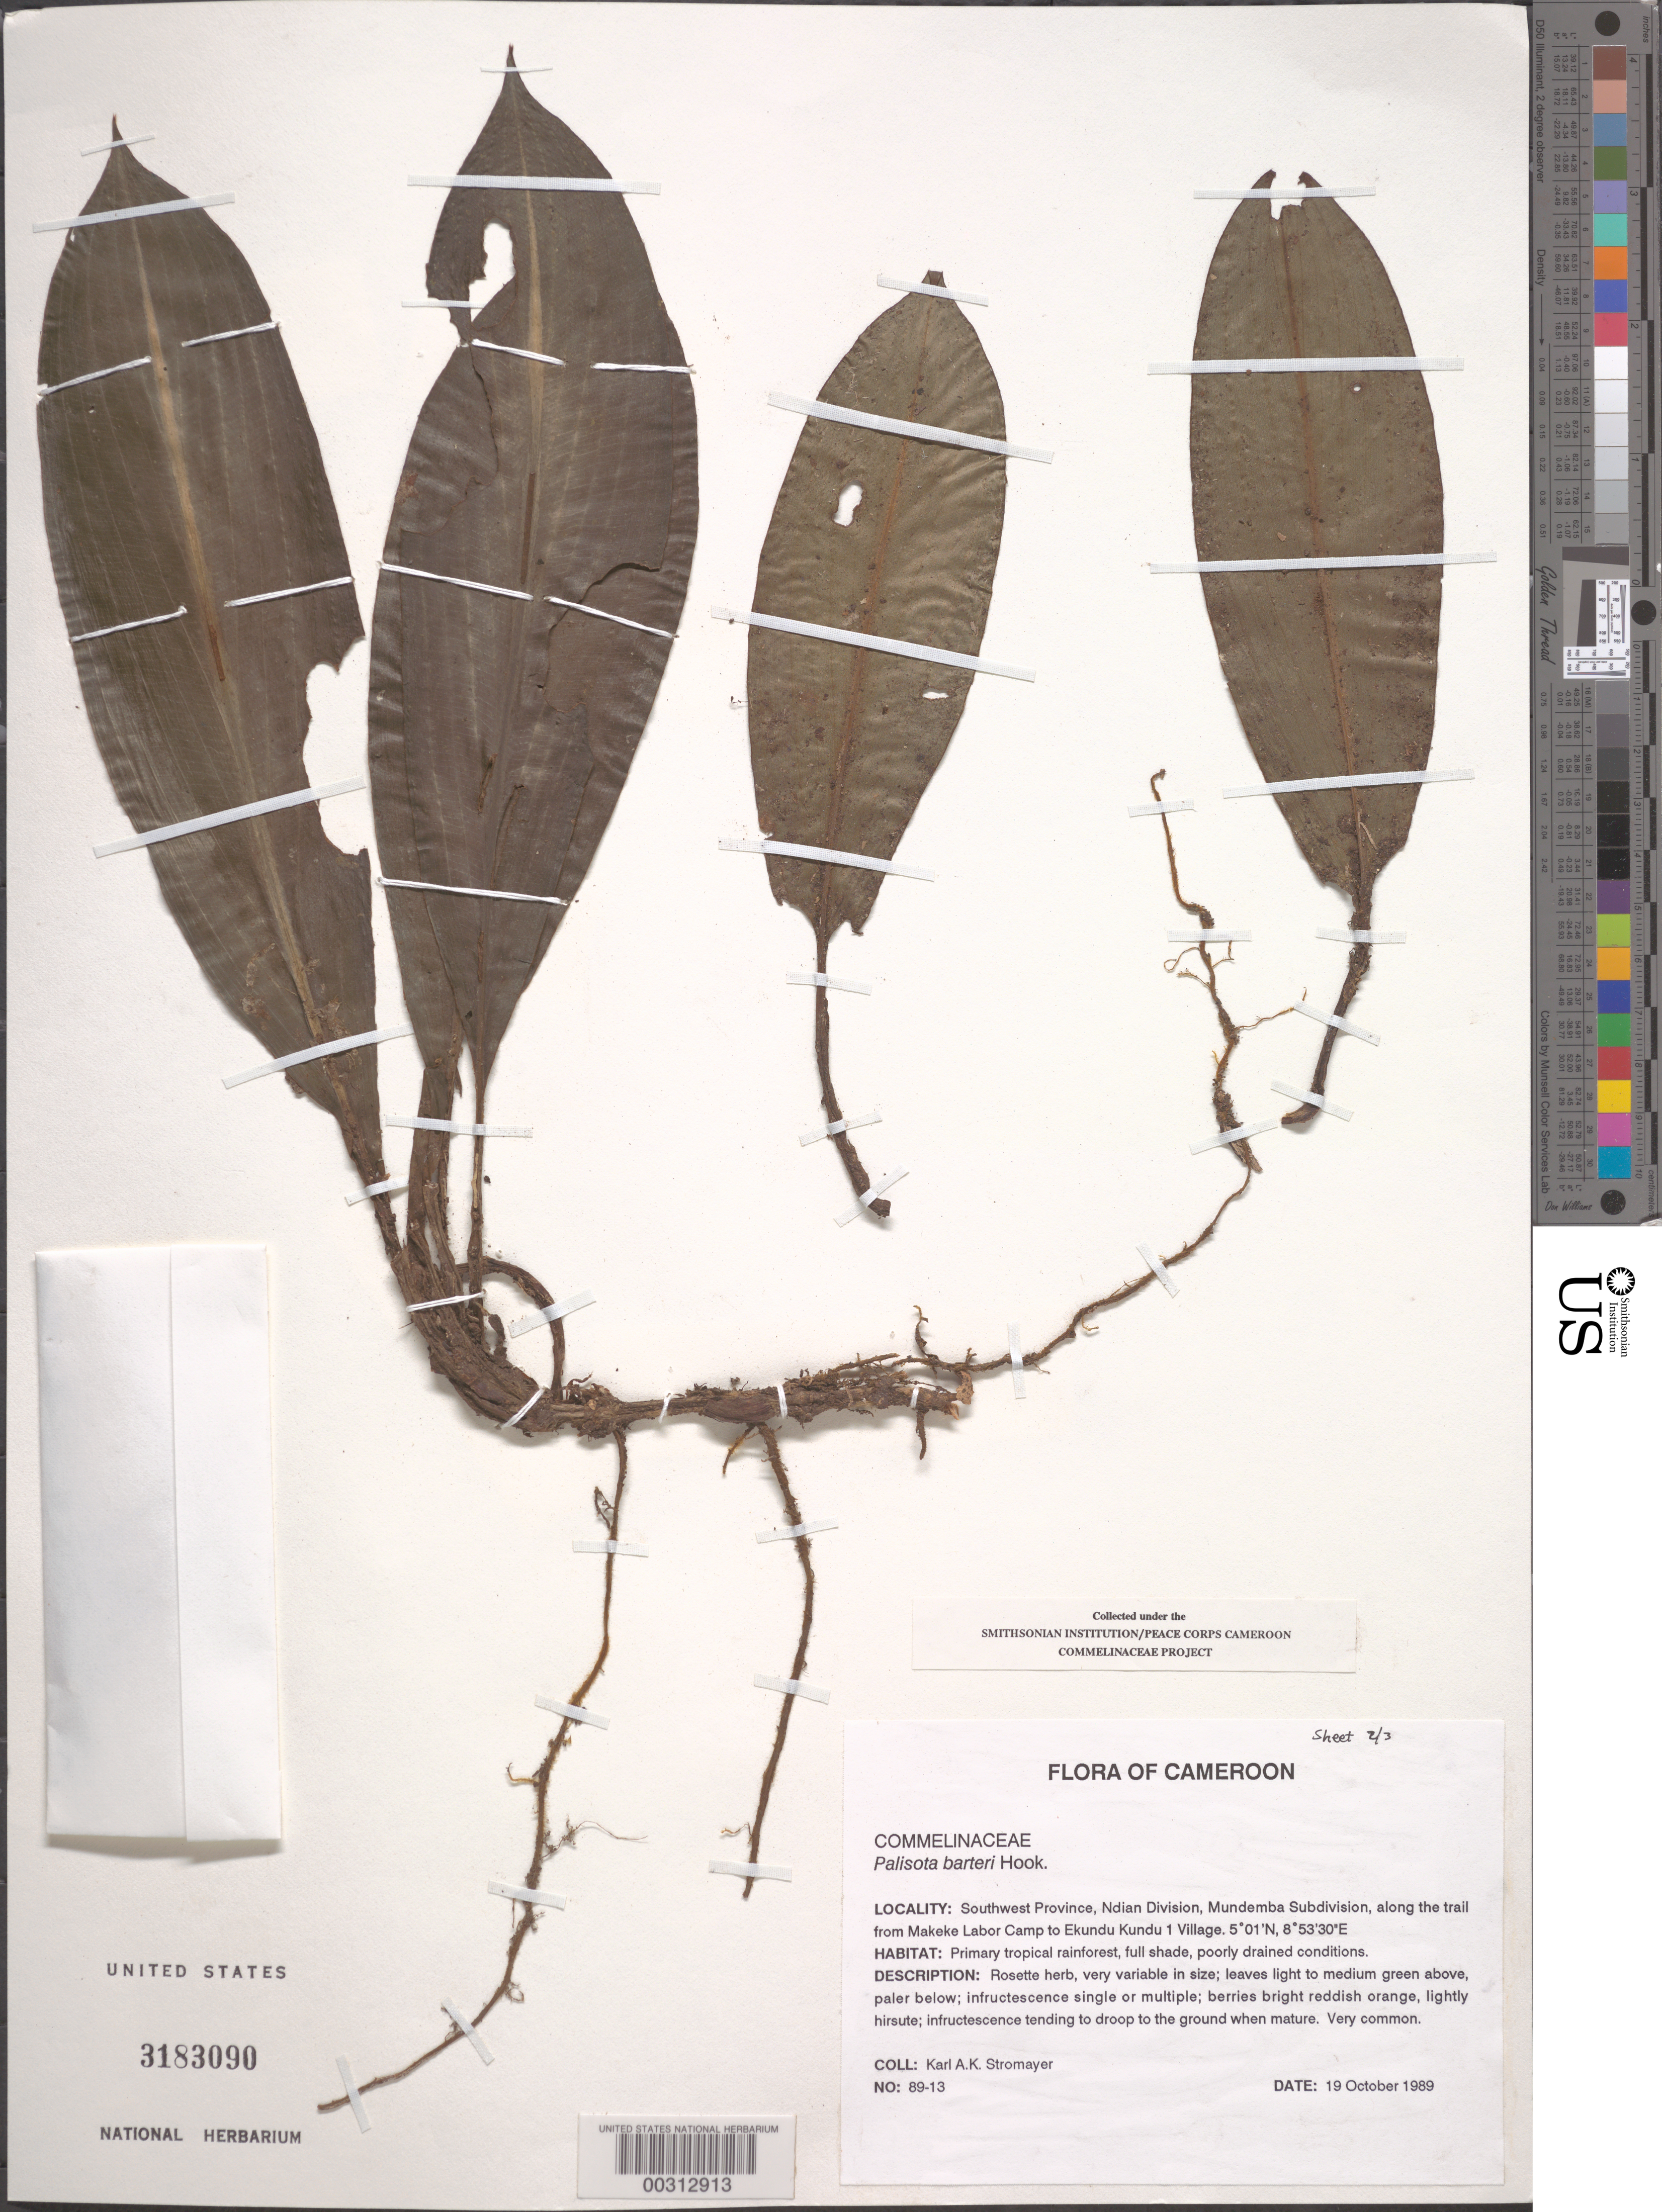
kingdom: Plantae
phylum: Tracheophyta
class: Liliopsida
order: Commelinales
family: Commelinaceae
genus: Palisota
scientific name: Palisota barteri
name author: Hook.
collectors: K. A. Stromayer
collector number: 89-13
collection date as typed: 19 Oct 1989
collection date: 1989-10-19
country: Cameroon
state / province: Sud-Ouest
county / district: Ndian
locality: Ndian div, mundemba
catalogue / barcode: US 3183090